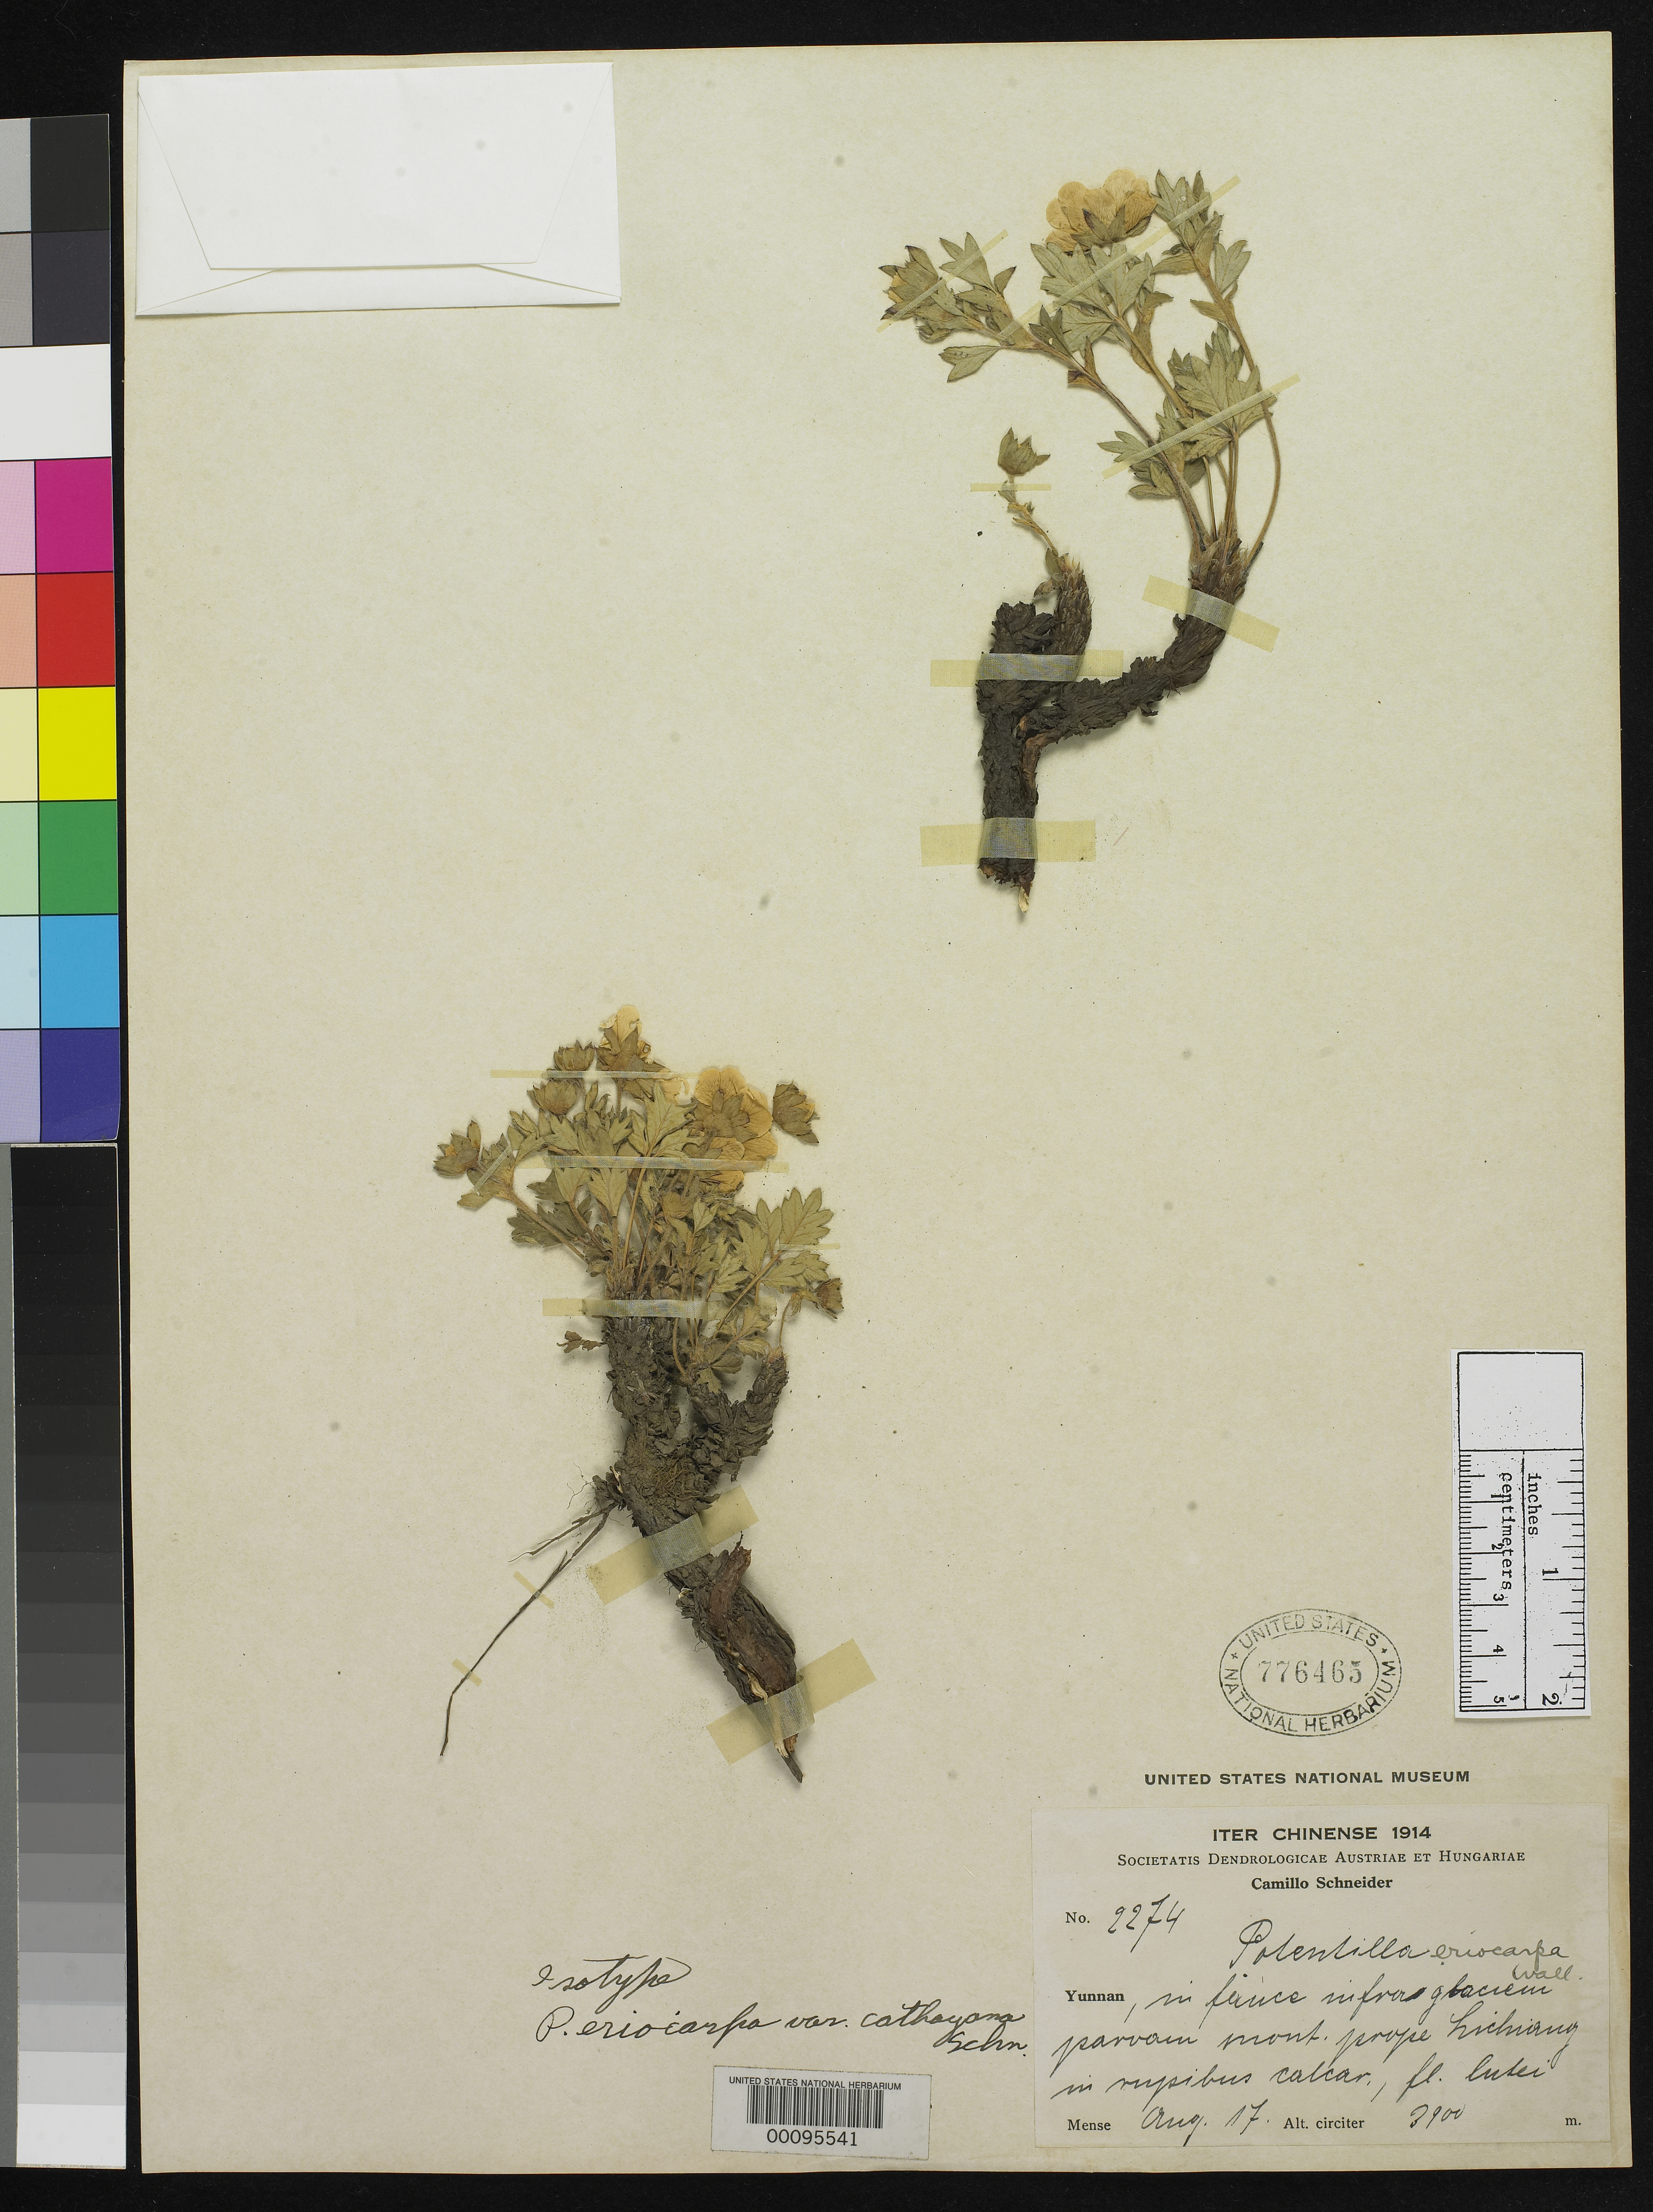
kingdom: Plantae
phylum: Tracheophyta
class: Magnoliopsida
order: Rosales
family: Rosaceae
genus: Potentilla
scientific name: Potentilla eriocarpa var. cathayana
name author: C.K. Schneid.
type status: Isotype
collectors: C. K. Schneider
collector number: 2274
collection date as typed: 17 Aug 1914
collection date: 1914-08-17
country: China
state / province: Yunnan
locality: Near Lichiang-fu.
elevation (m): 3900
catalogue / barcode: US 776465